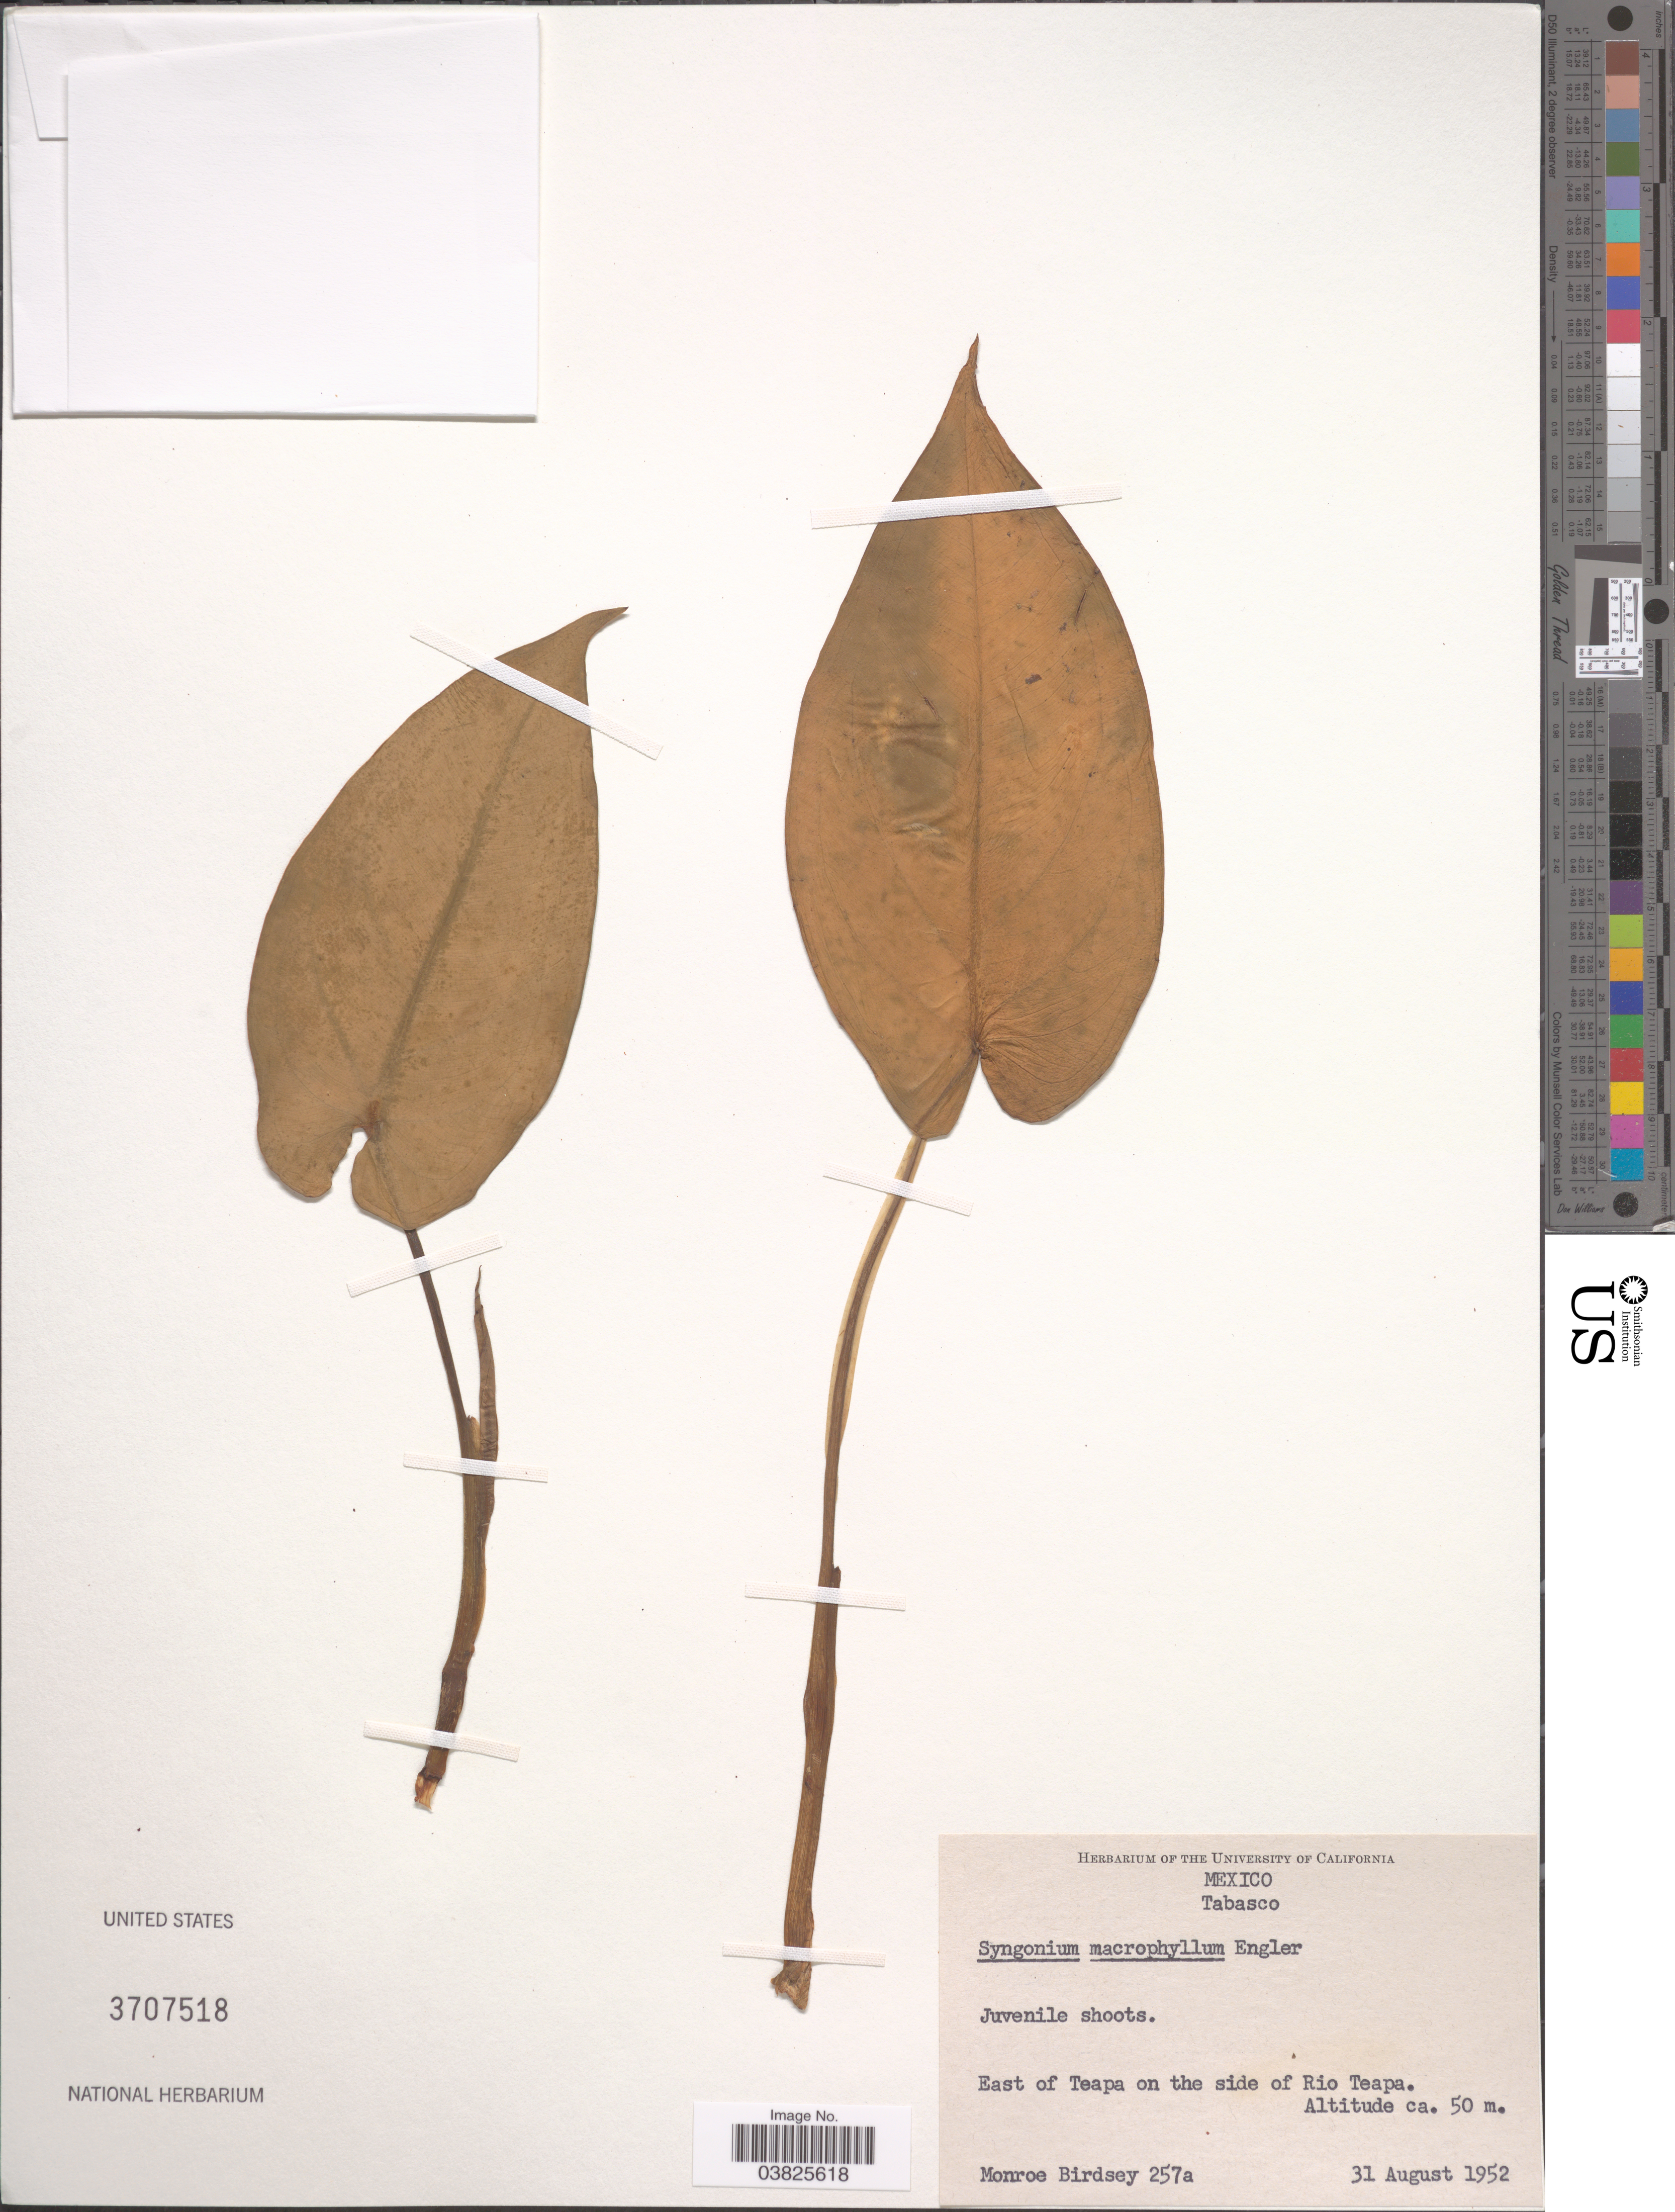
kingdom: Plantae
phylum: Tracheophyta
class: Liliopsida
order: Alismatales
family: Araceae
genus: Syngonium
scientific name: Syngonium macrophyllum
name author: Engl.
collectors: M. Birdsey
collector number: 257a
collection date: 1952-08-31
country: Mexico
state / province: Tabasco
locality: East of Teapa on the side of Rio Teapa.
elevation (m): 50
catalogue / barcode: US 3707518